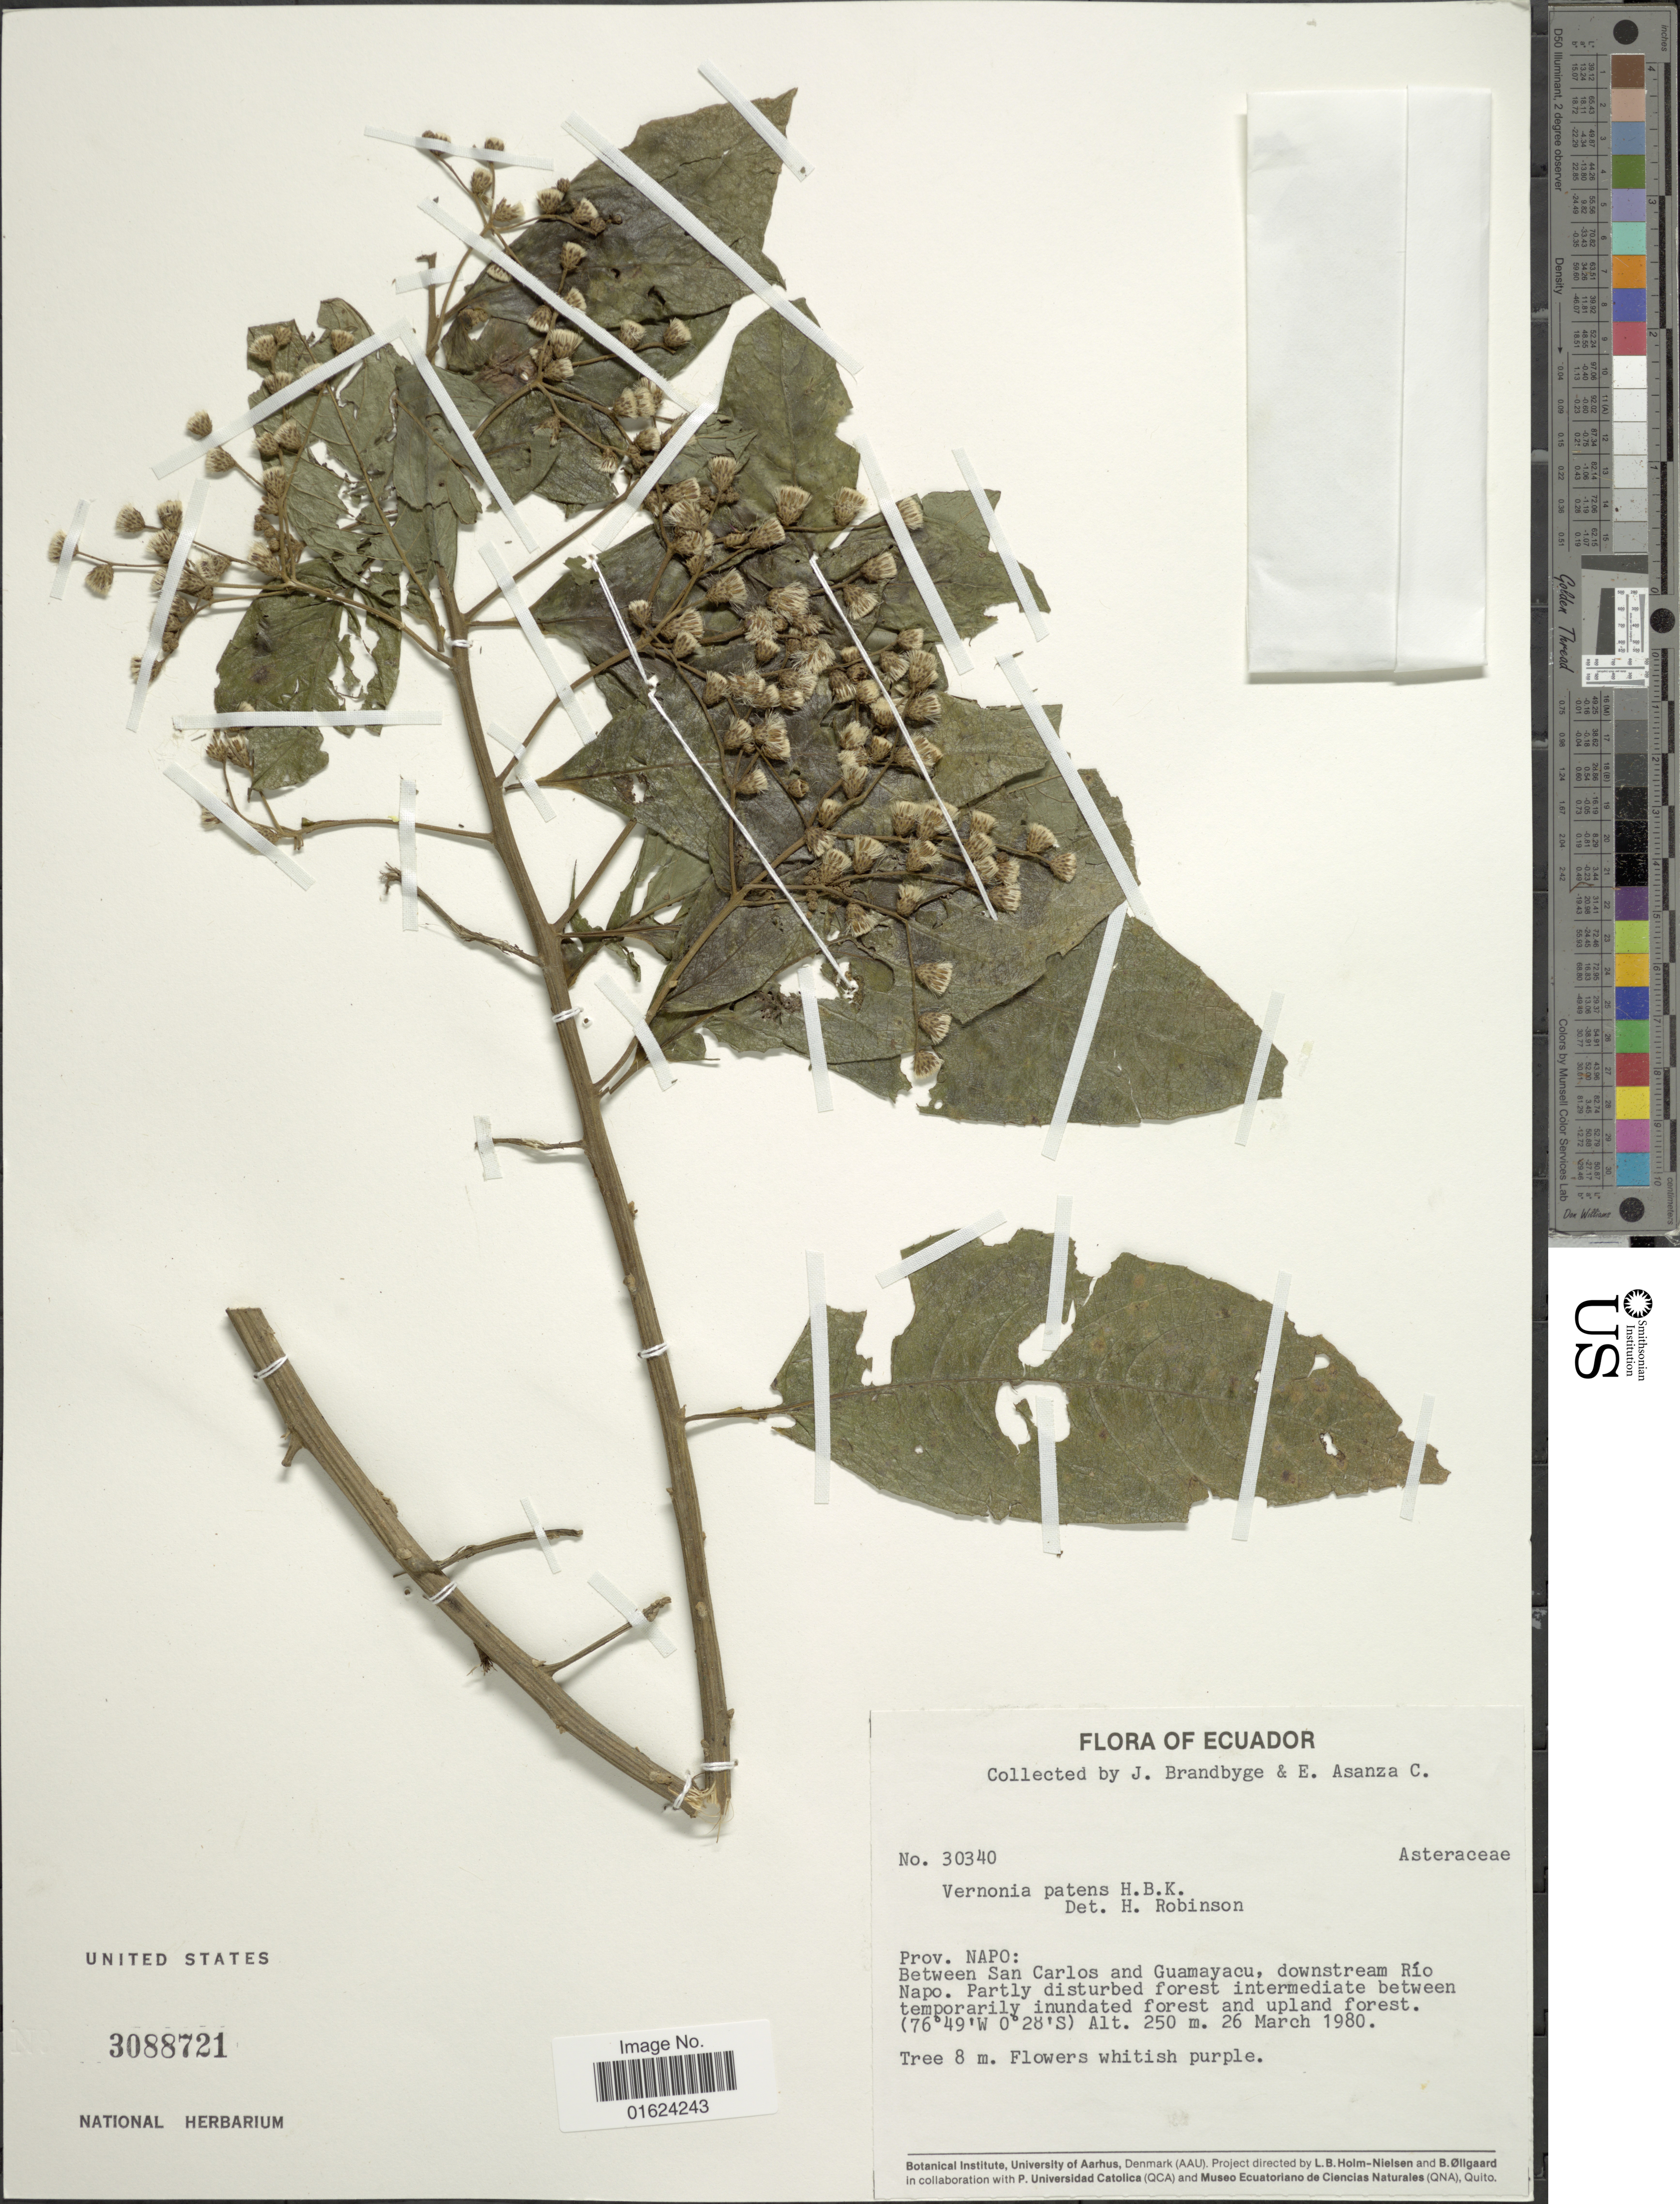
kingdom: Plantae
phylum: Tracheophyta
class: Magnoliopsida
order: Asterales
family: Asteraceae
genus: Vernonanthura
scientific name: Vernonanthura patens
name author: (Kunth) H. Rob.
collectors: J. Brandbyge & E. Asanza C.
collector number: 30340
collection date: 1980-03-26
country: Ecuador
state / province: Napo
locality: Prov. Napo: Between San Carlos and Guamayacu, downstream rio Napo.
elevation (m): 250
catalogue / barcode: US 3088721